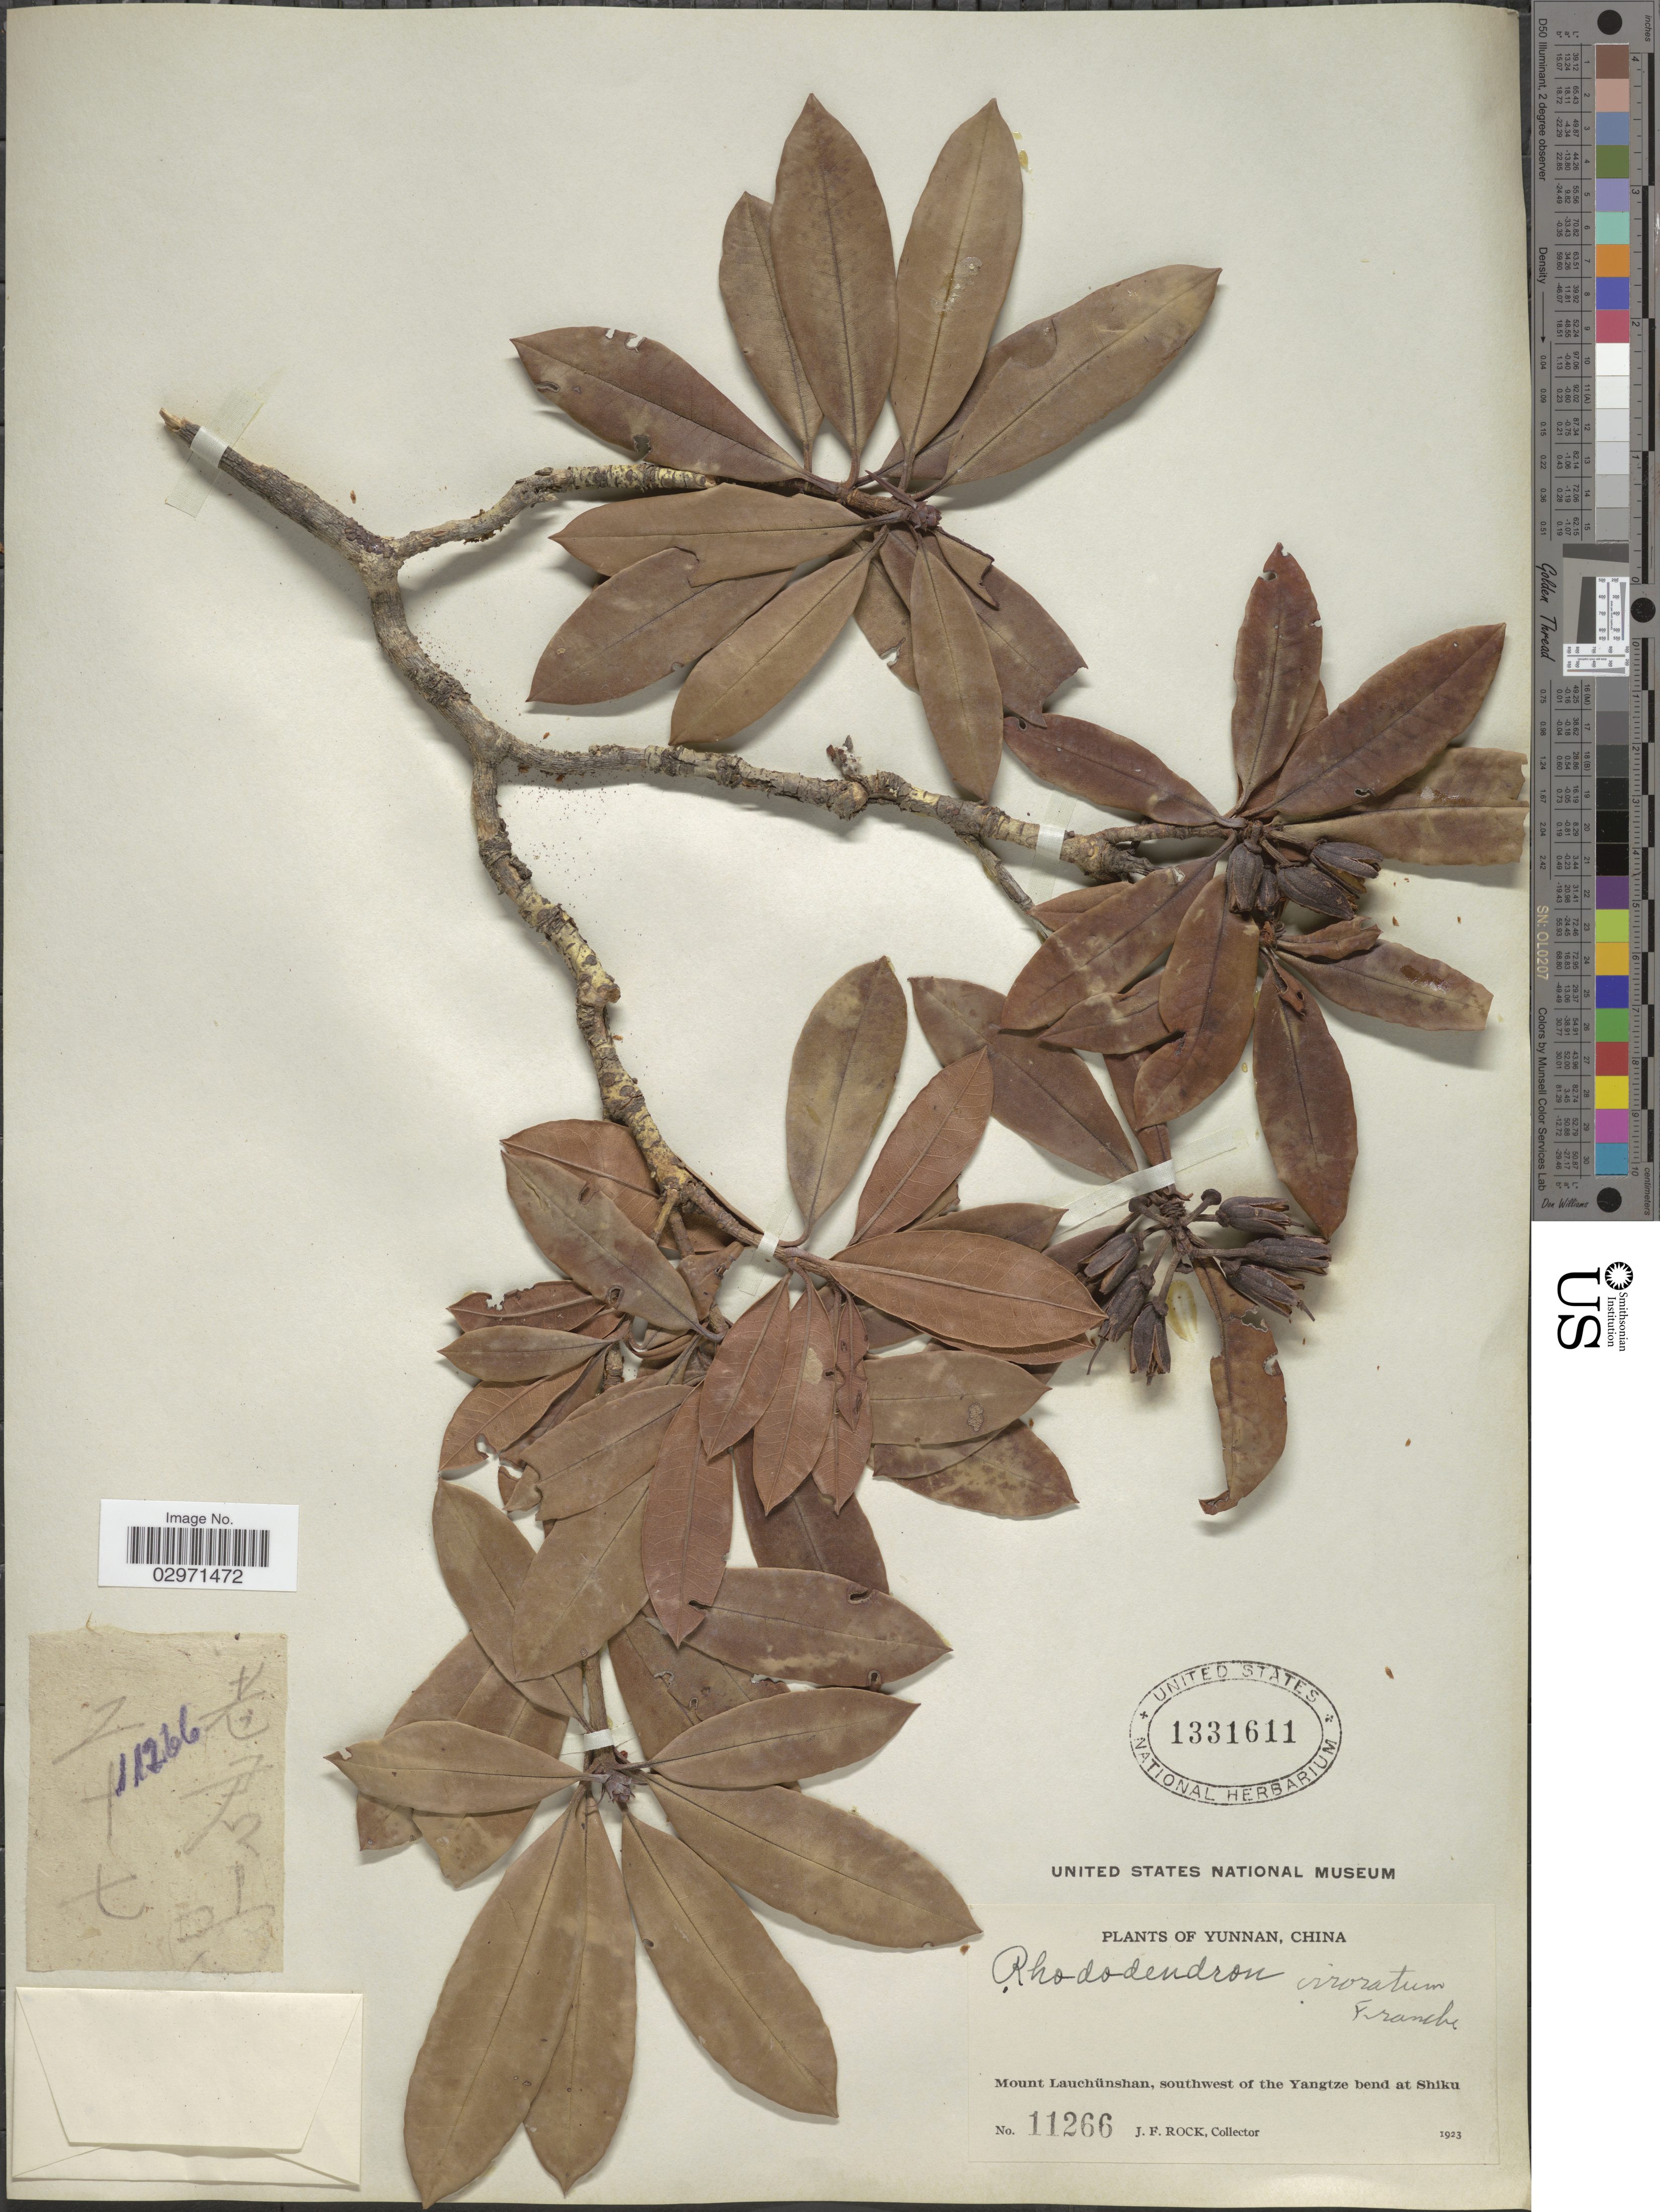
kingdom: Plantae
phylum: Tracheophyta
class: Magnoliopsida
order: Ericales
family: Ericaceae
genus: Rhododendron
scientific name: Rhododendron irroratum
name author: Franch.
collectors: J. Rock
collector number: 11266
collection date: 1923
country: China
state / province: Yunnan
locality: Mount Lauchünshan, southwest of the Yangtze bend at Shiku.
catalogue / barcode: US 1331611